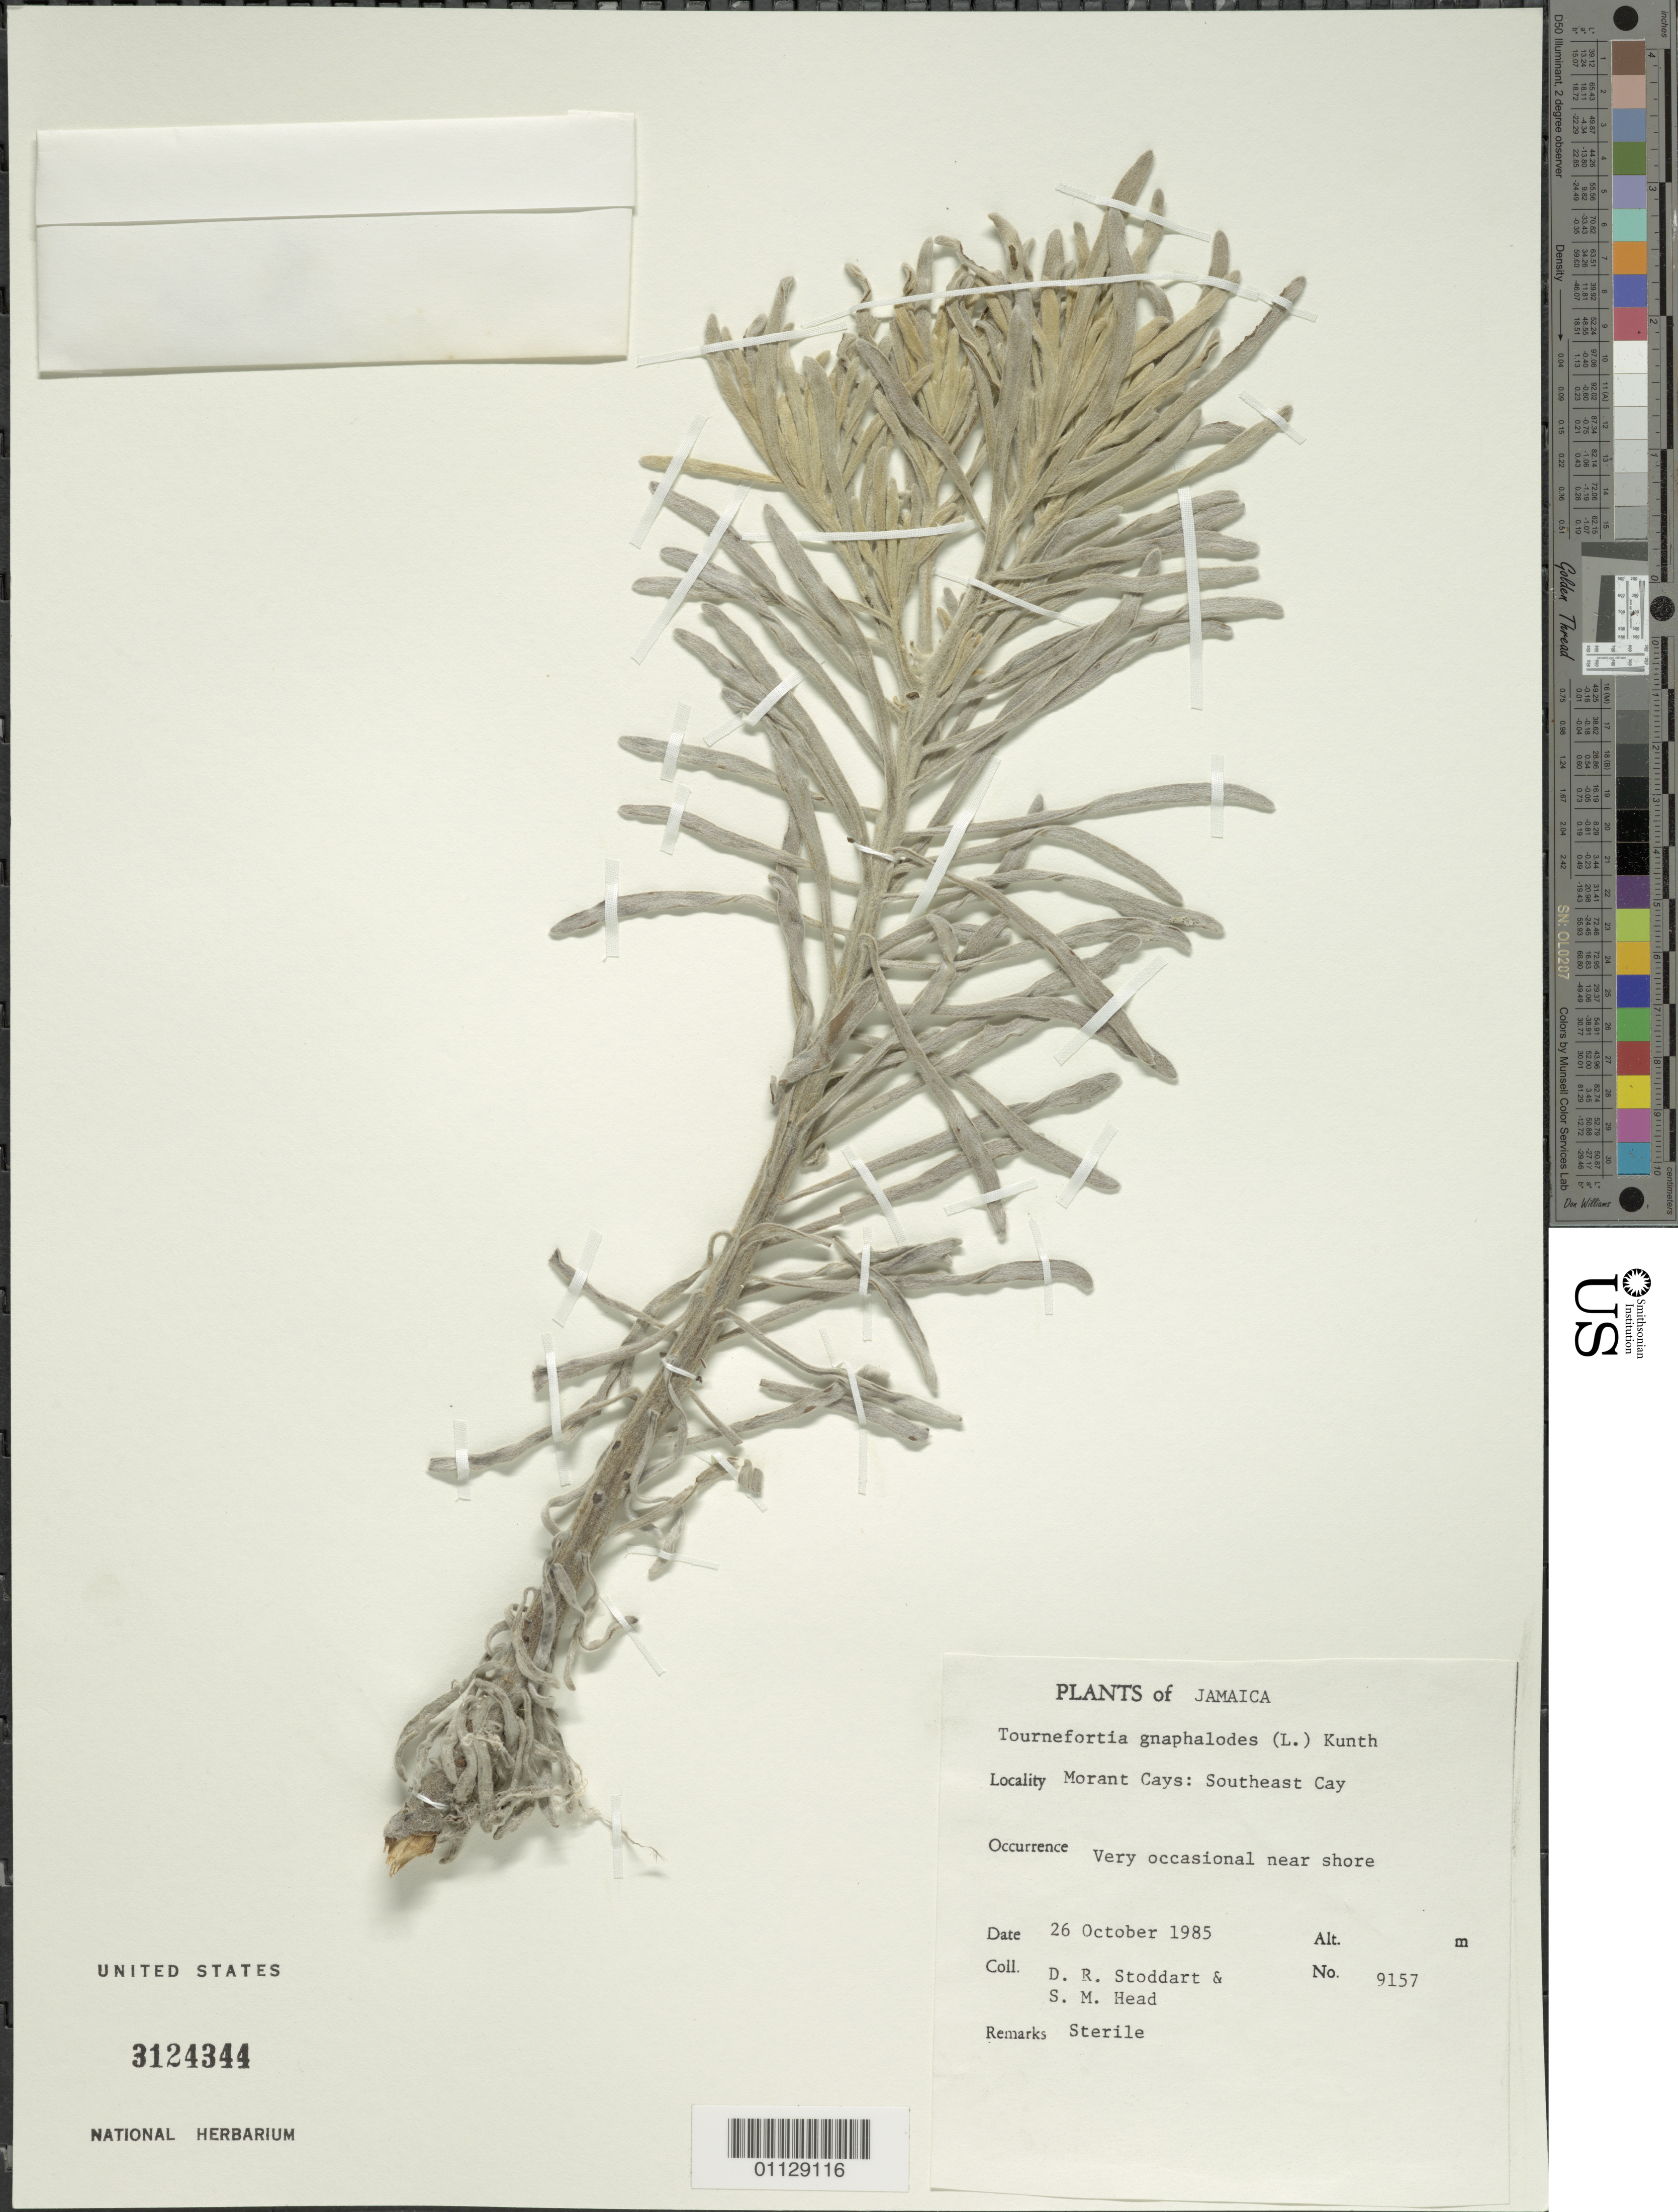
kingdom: Plantae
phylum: Tracheophyta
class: Magnoliopsida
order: Boraginales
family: Heliotropiaceae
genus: Tournefortia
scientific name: Tournefortia gnaphalodes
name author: (L.) R. Br.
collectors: D. R. Stoddart & S. Head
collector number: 9157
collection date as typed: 26 Oct 1985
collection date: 1985-10-26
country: Jamaica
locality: Morant Cays: Southeast Cay; very occasional near shore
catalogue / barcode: US 3124344